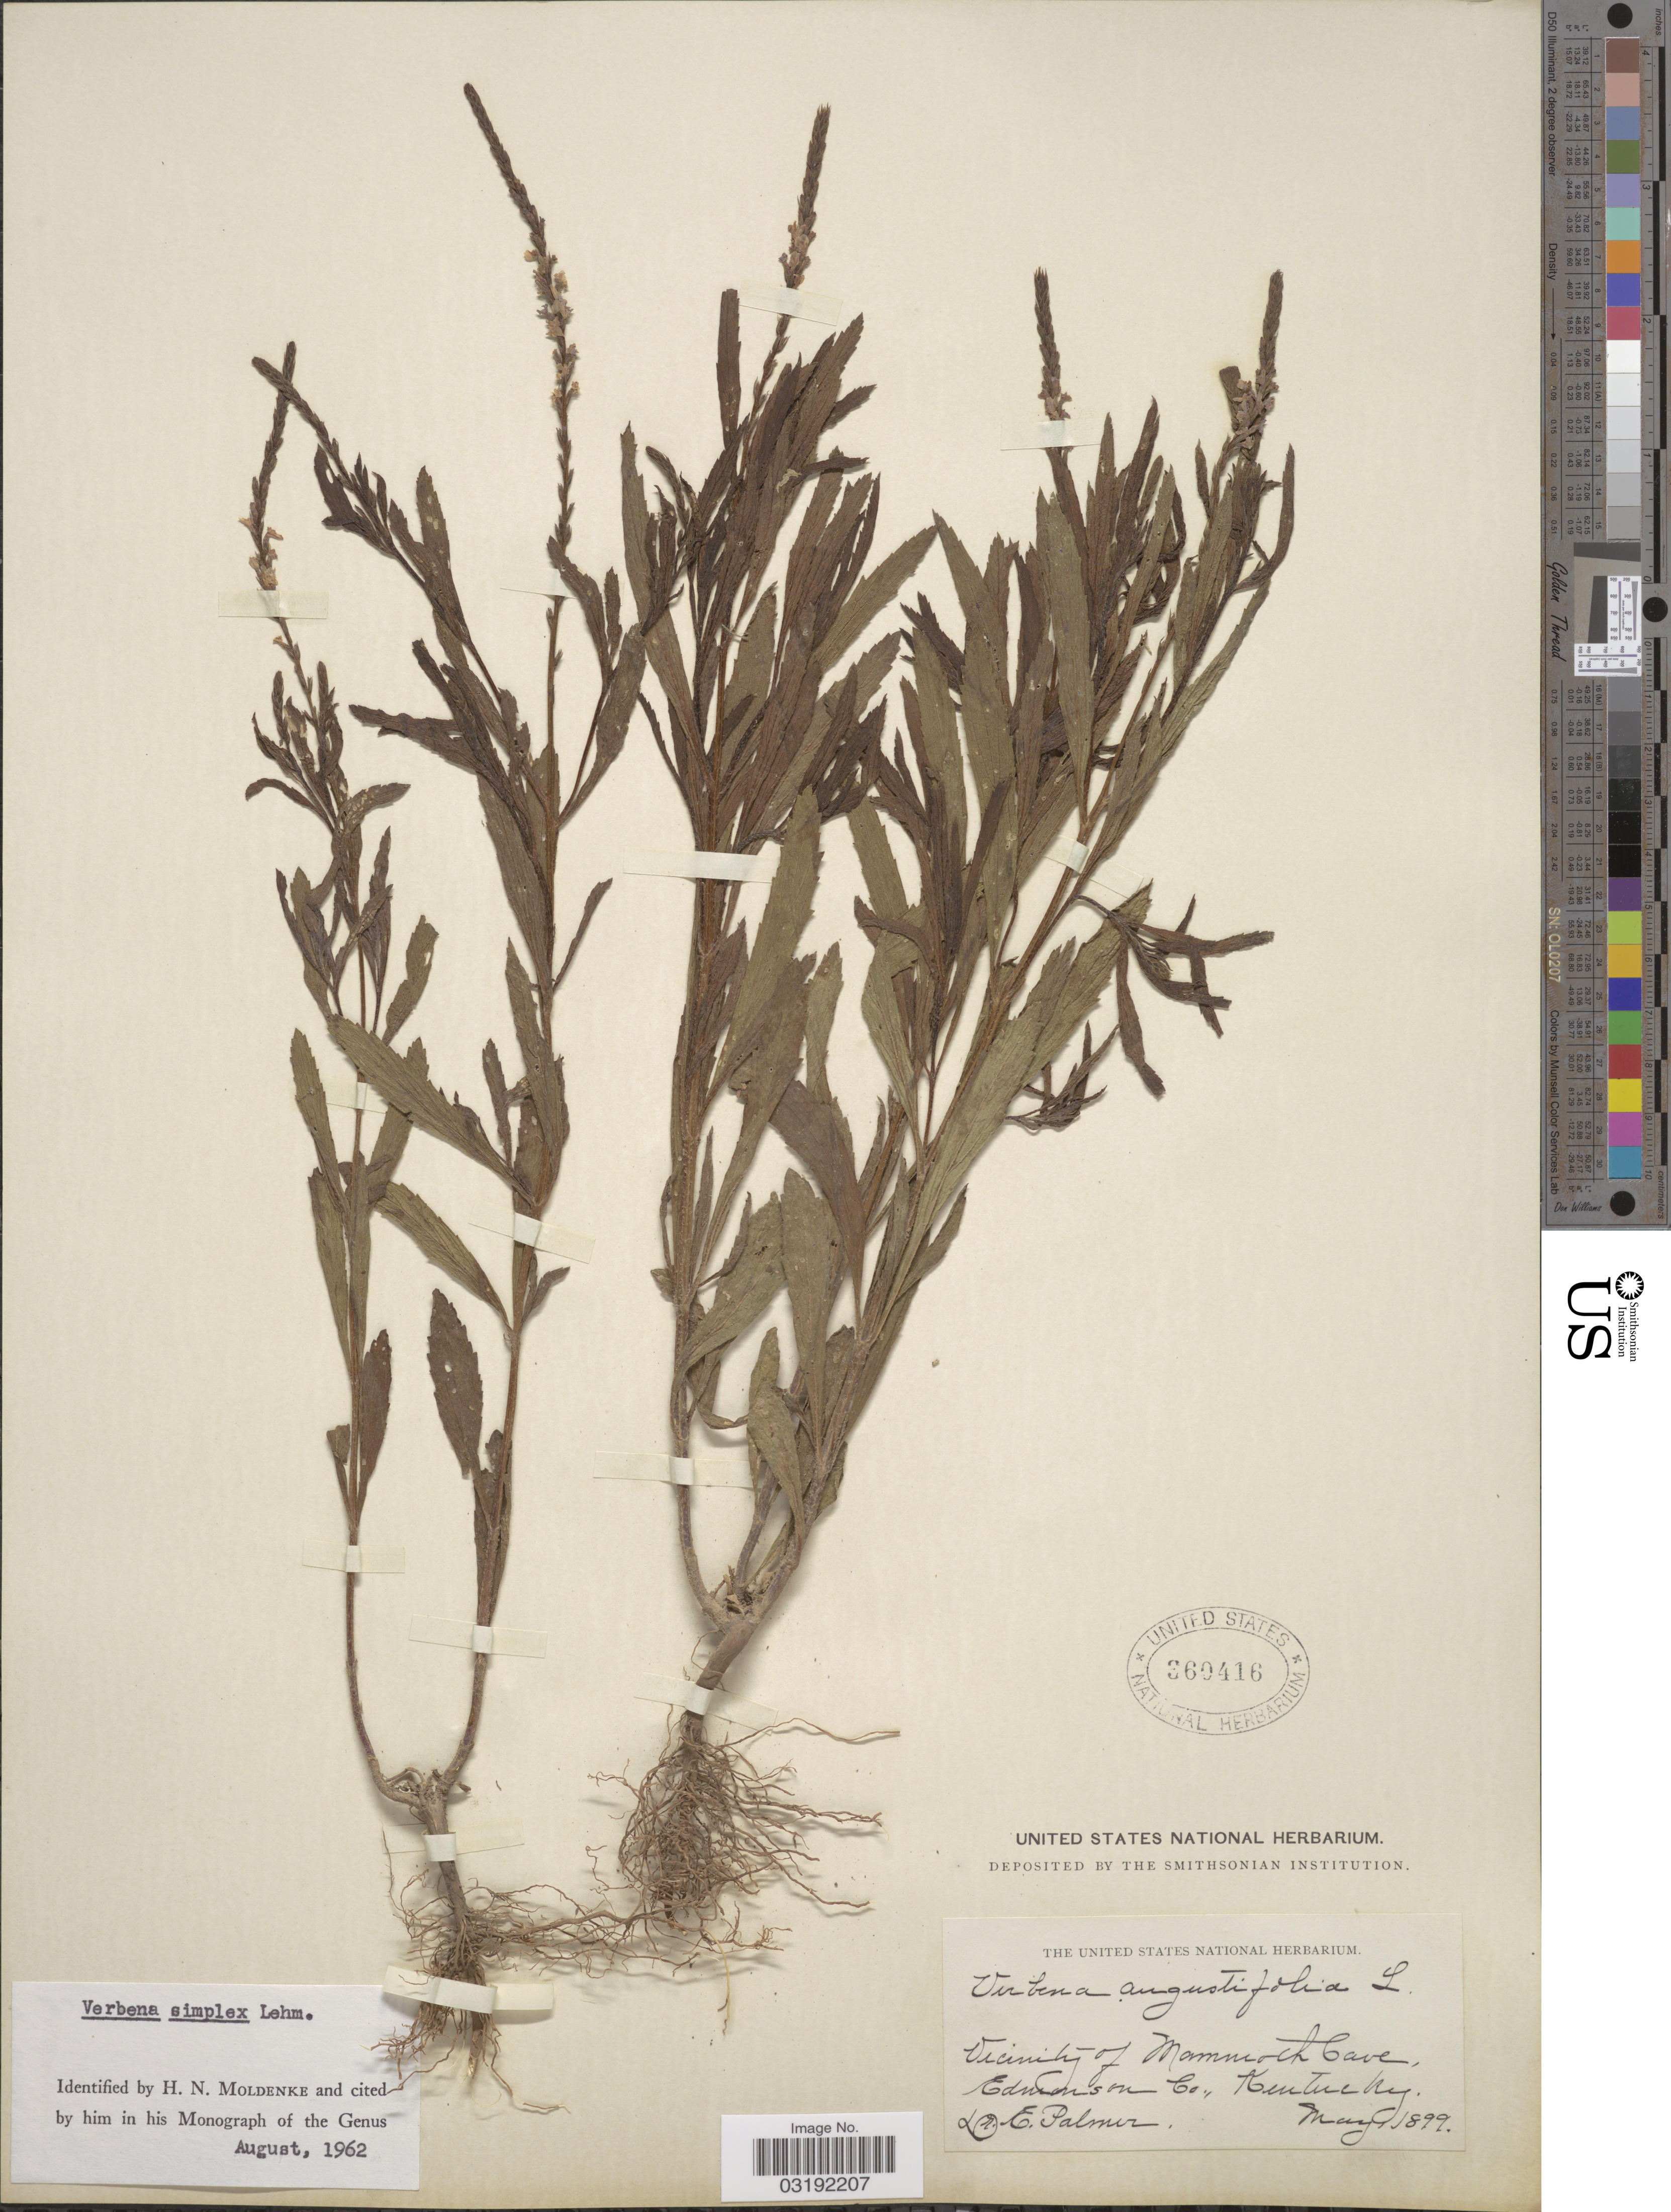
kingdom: Plantae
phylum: Tracheophyta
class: Magnoliopsida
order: Lamiales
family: Verbenaceae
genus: Verbena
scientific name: Verbena simplex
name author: F. Lehm.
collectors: E. Palmer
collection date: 1899-05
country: United States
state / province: Kentucky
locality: Vicinity of Mammoth Cave, Edmonson Co.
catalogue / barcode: US 360416